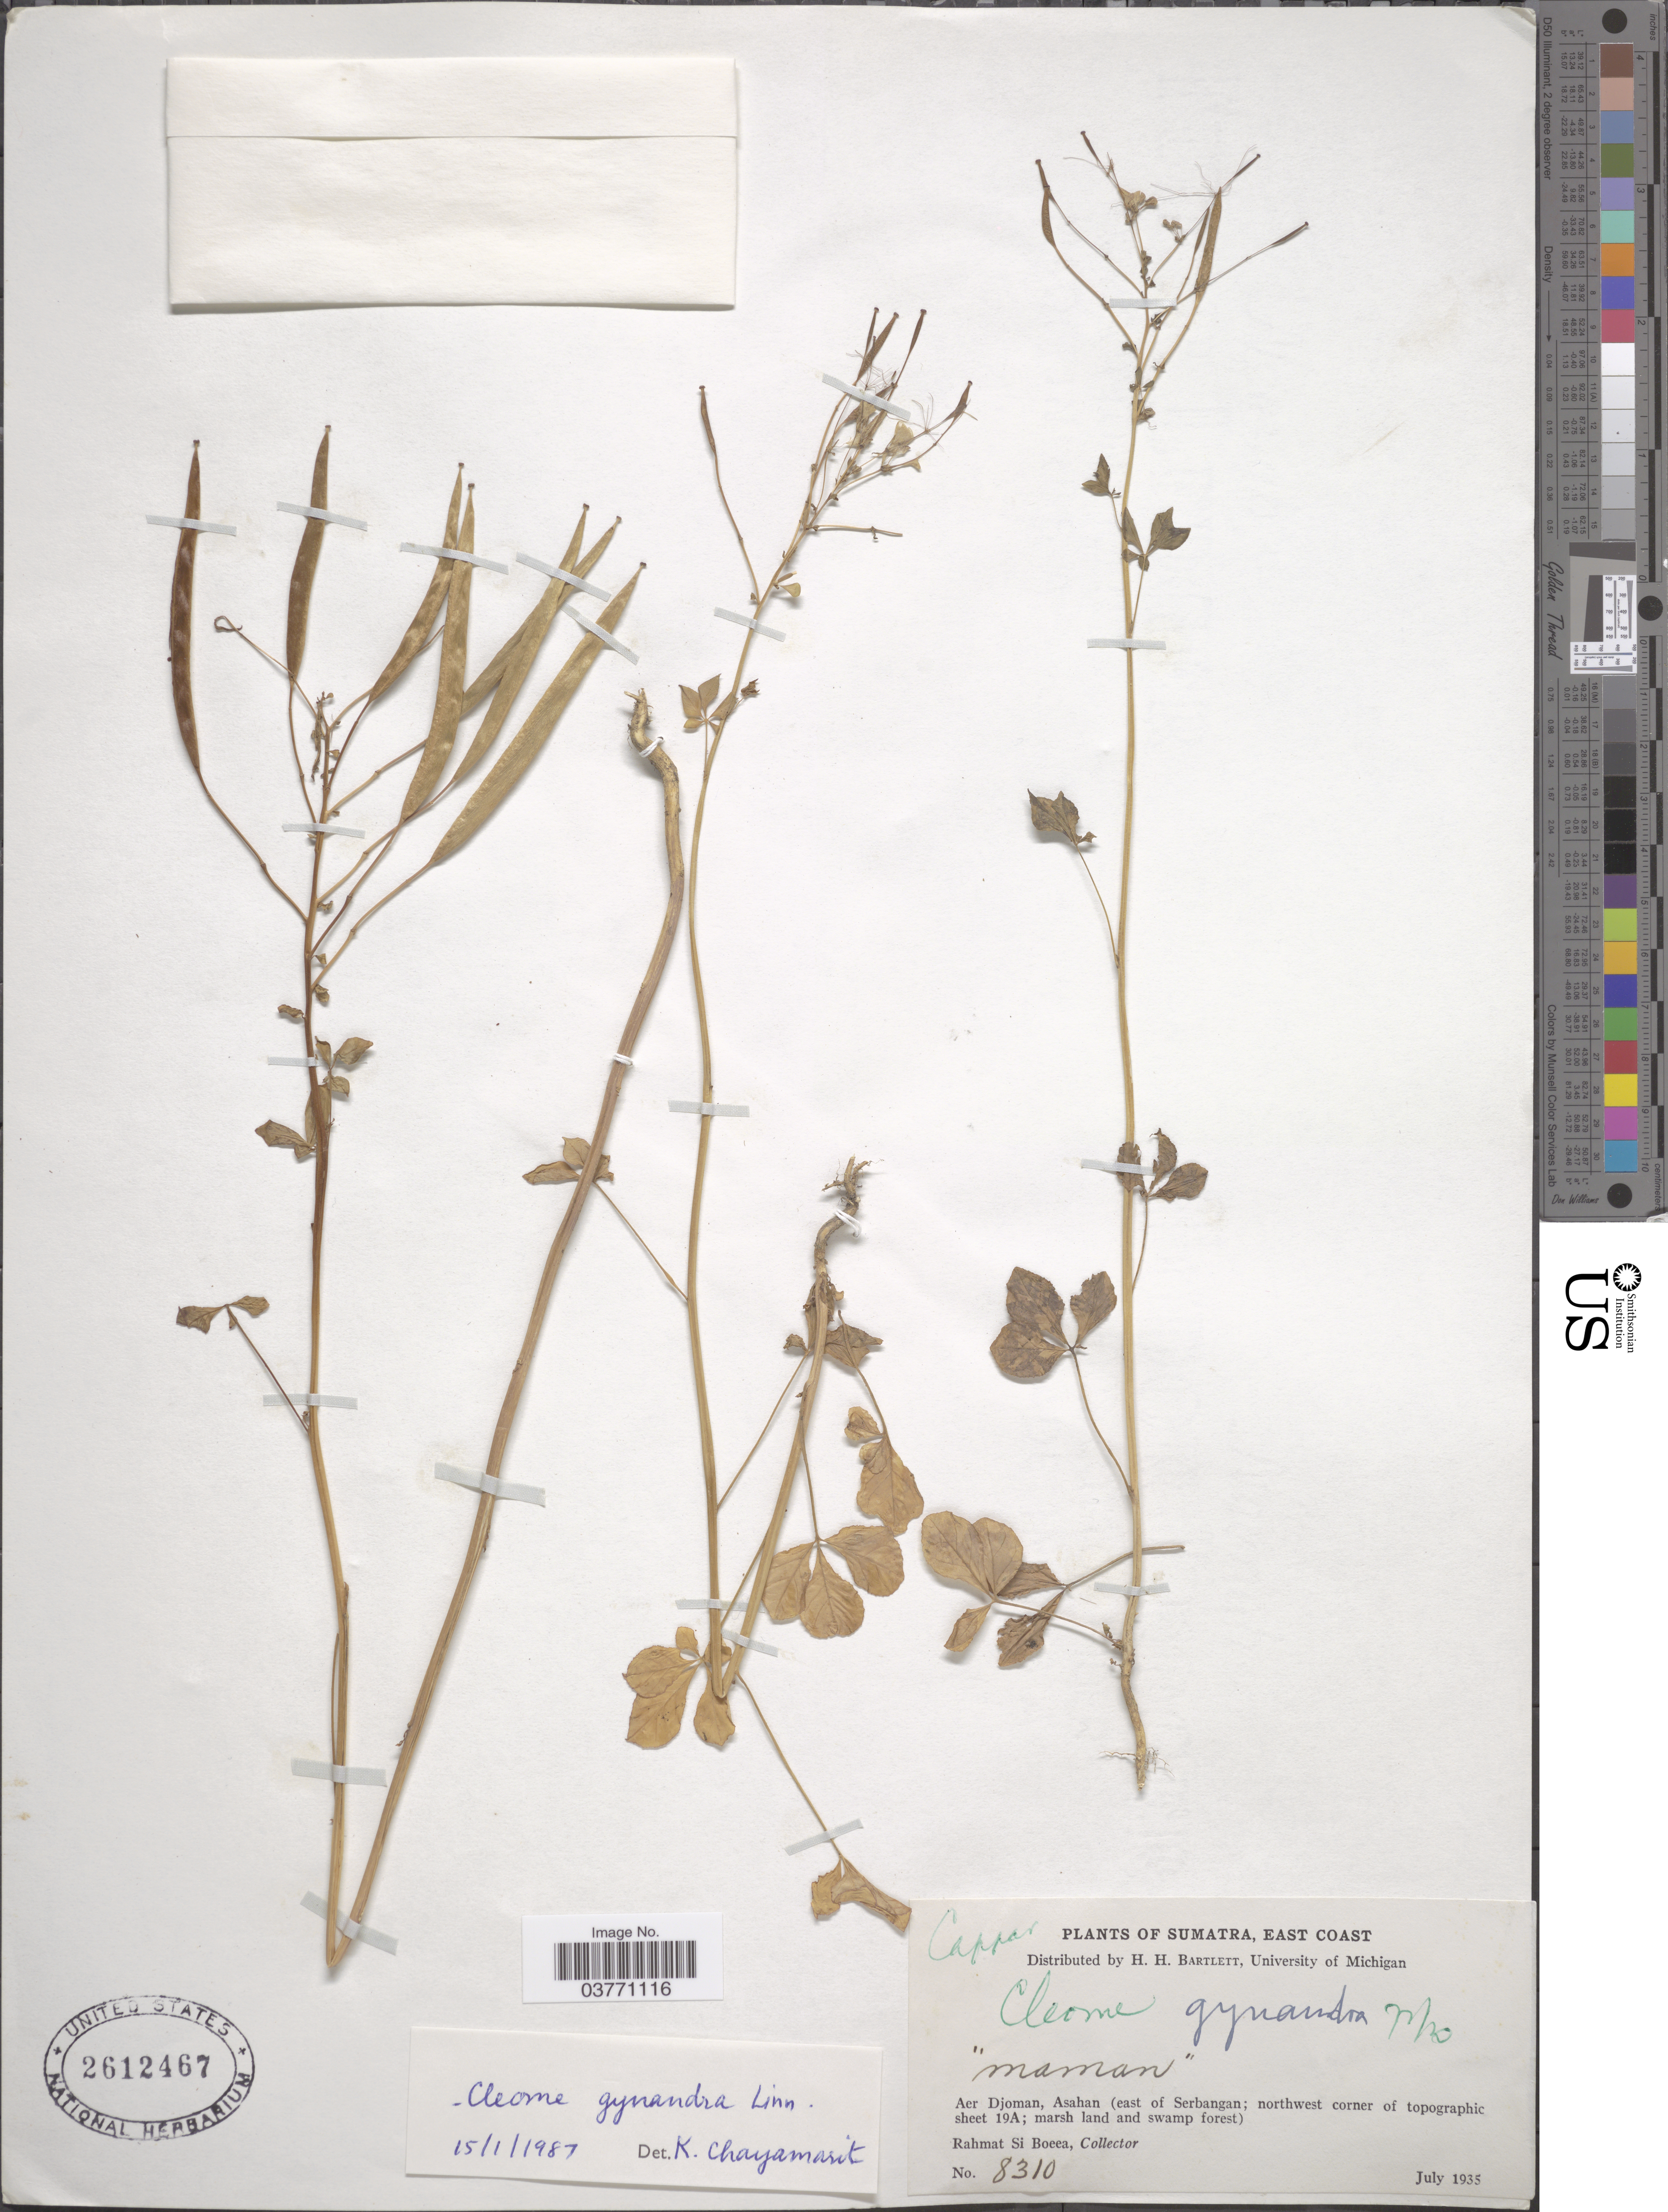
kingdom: Plantae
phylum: Tracheophyta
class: Magnoliopsida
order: Brassicales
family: Cleomaceae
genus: Gynandropsis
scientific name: Gynandropsis gynandra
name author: (L.) Briq.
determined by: Wagner, W. L., (BOT), Smithsonian Institution - National Museum of Natural History (UNITED STATES)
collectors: Rahmat Si Boeea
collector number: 8310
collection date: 1935-07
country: Indonesia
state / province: Sumatra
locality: East Coast. Aer Djoman, Asahan (east of Serbangan).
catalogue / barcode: US 2612467